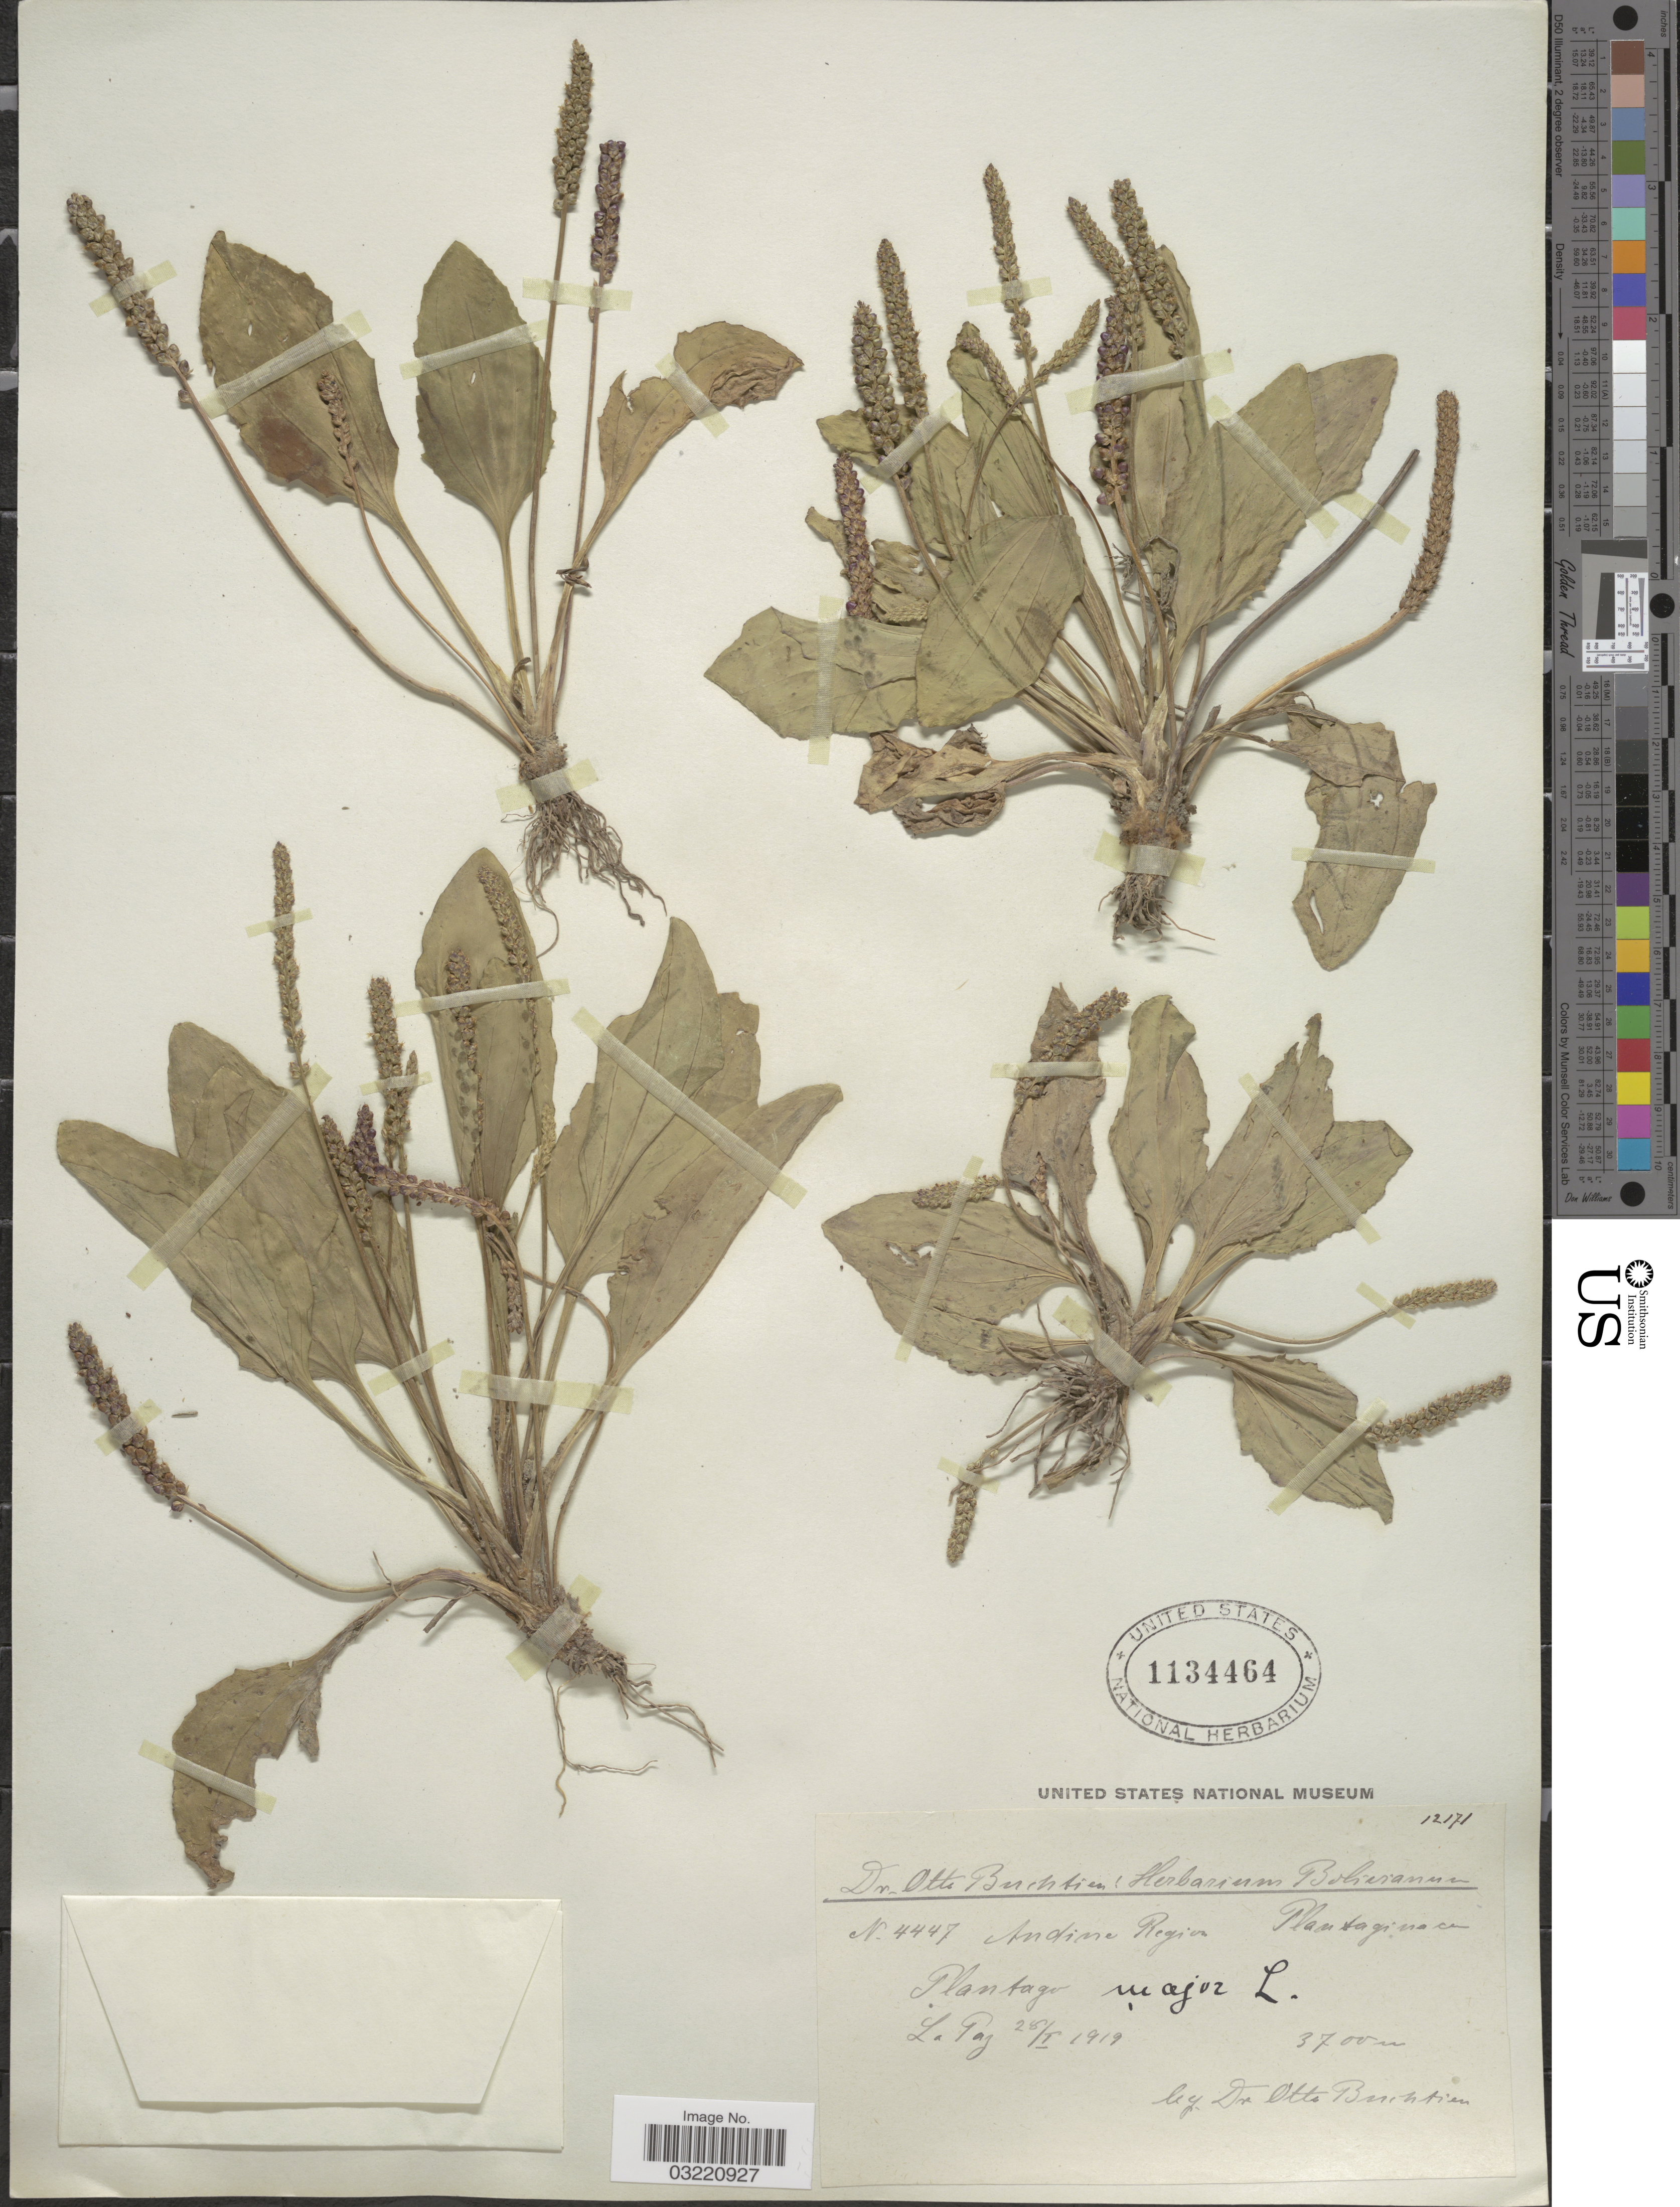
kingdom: Plantae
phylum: Tracheophyta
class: Magnoliopsida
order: Lamiales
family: Plantaginaceae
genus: Plantago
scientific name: Plantago major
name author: L.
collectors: O. Buchtien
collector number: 4447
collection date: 1919-01-28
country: Bolivia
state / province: La Paz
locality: Andine Region.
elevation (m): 3700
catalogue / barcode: US 1134464